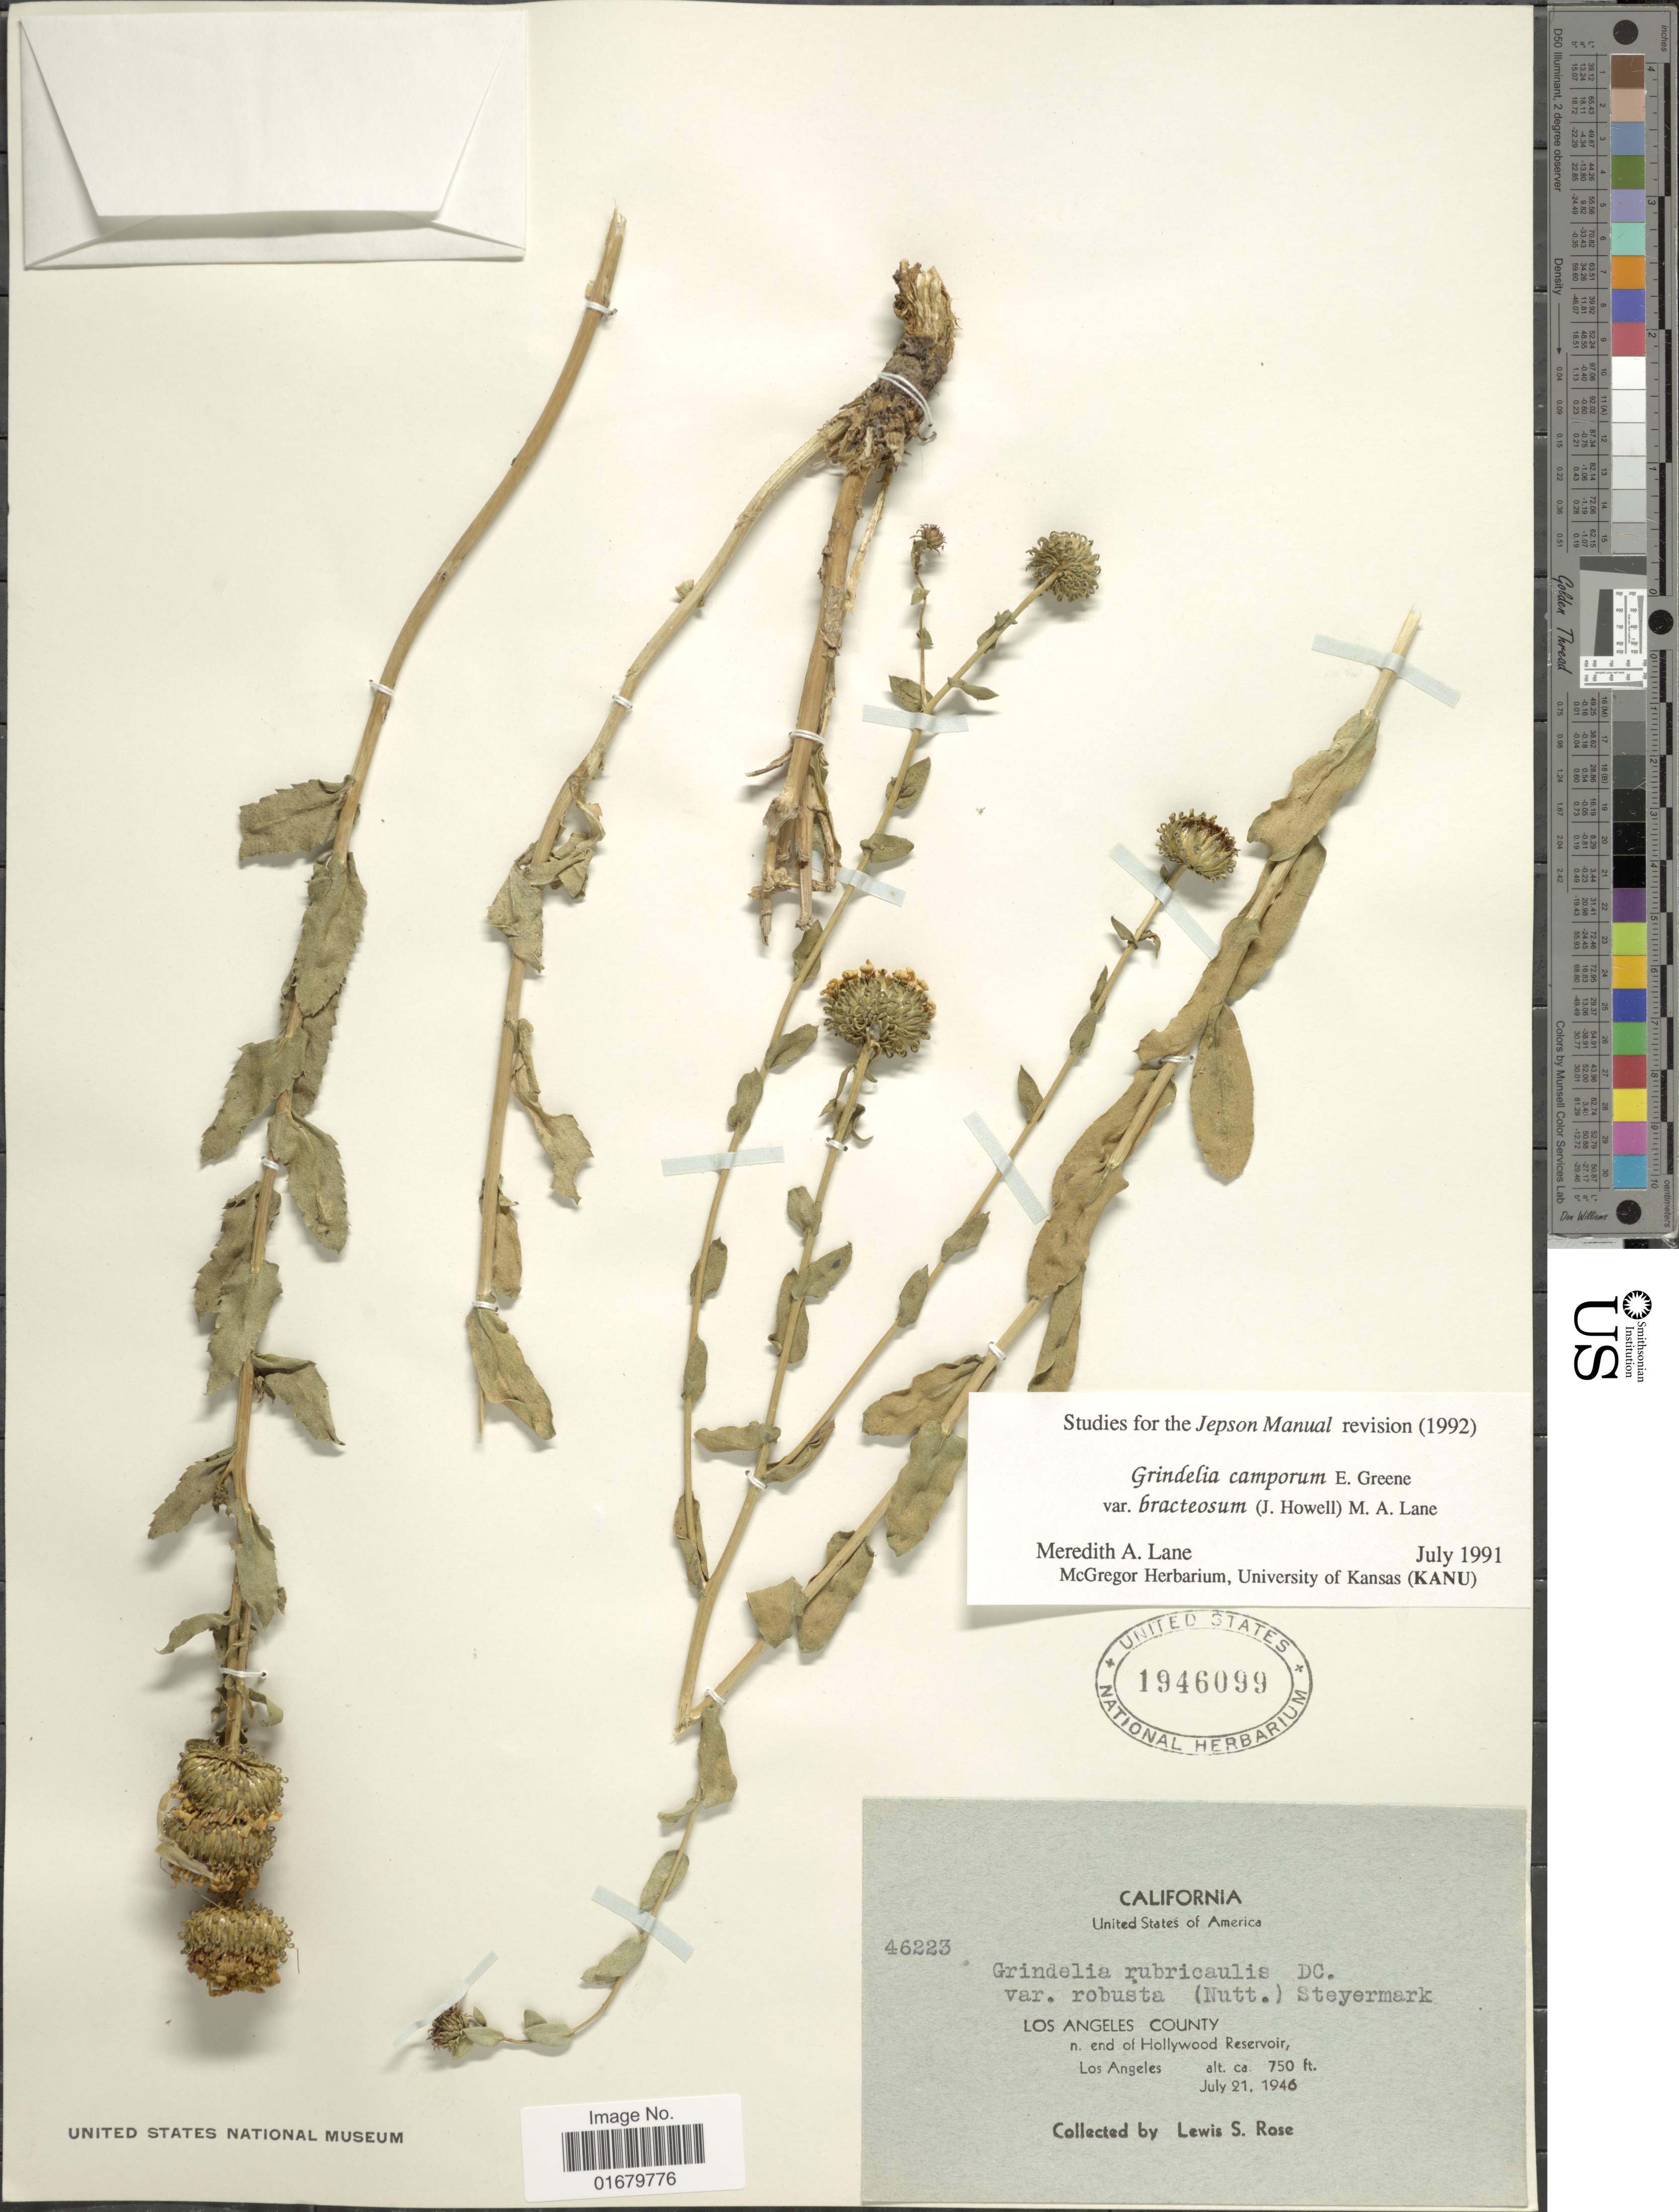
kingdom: Plantae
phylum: Tracheophyta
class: Magnoliopsida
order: Asterales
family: Asteraceae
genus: Grindelia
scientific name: Grindelia camporum var. bracteosa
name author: (J. Howell) M.A. Lane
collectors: L. S. Rose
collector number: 46223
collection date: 1946-07-21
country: United States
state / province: California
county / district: Los Angeles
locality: Los Angeles County, n. end of Hollywood Reservoir,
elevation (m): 229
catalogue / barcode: US 1946099